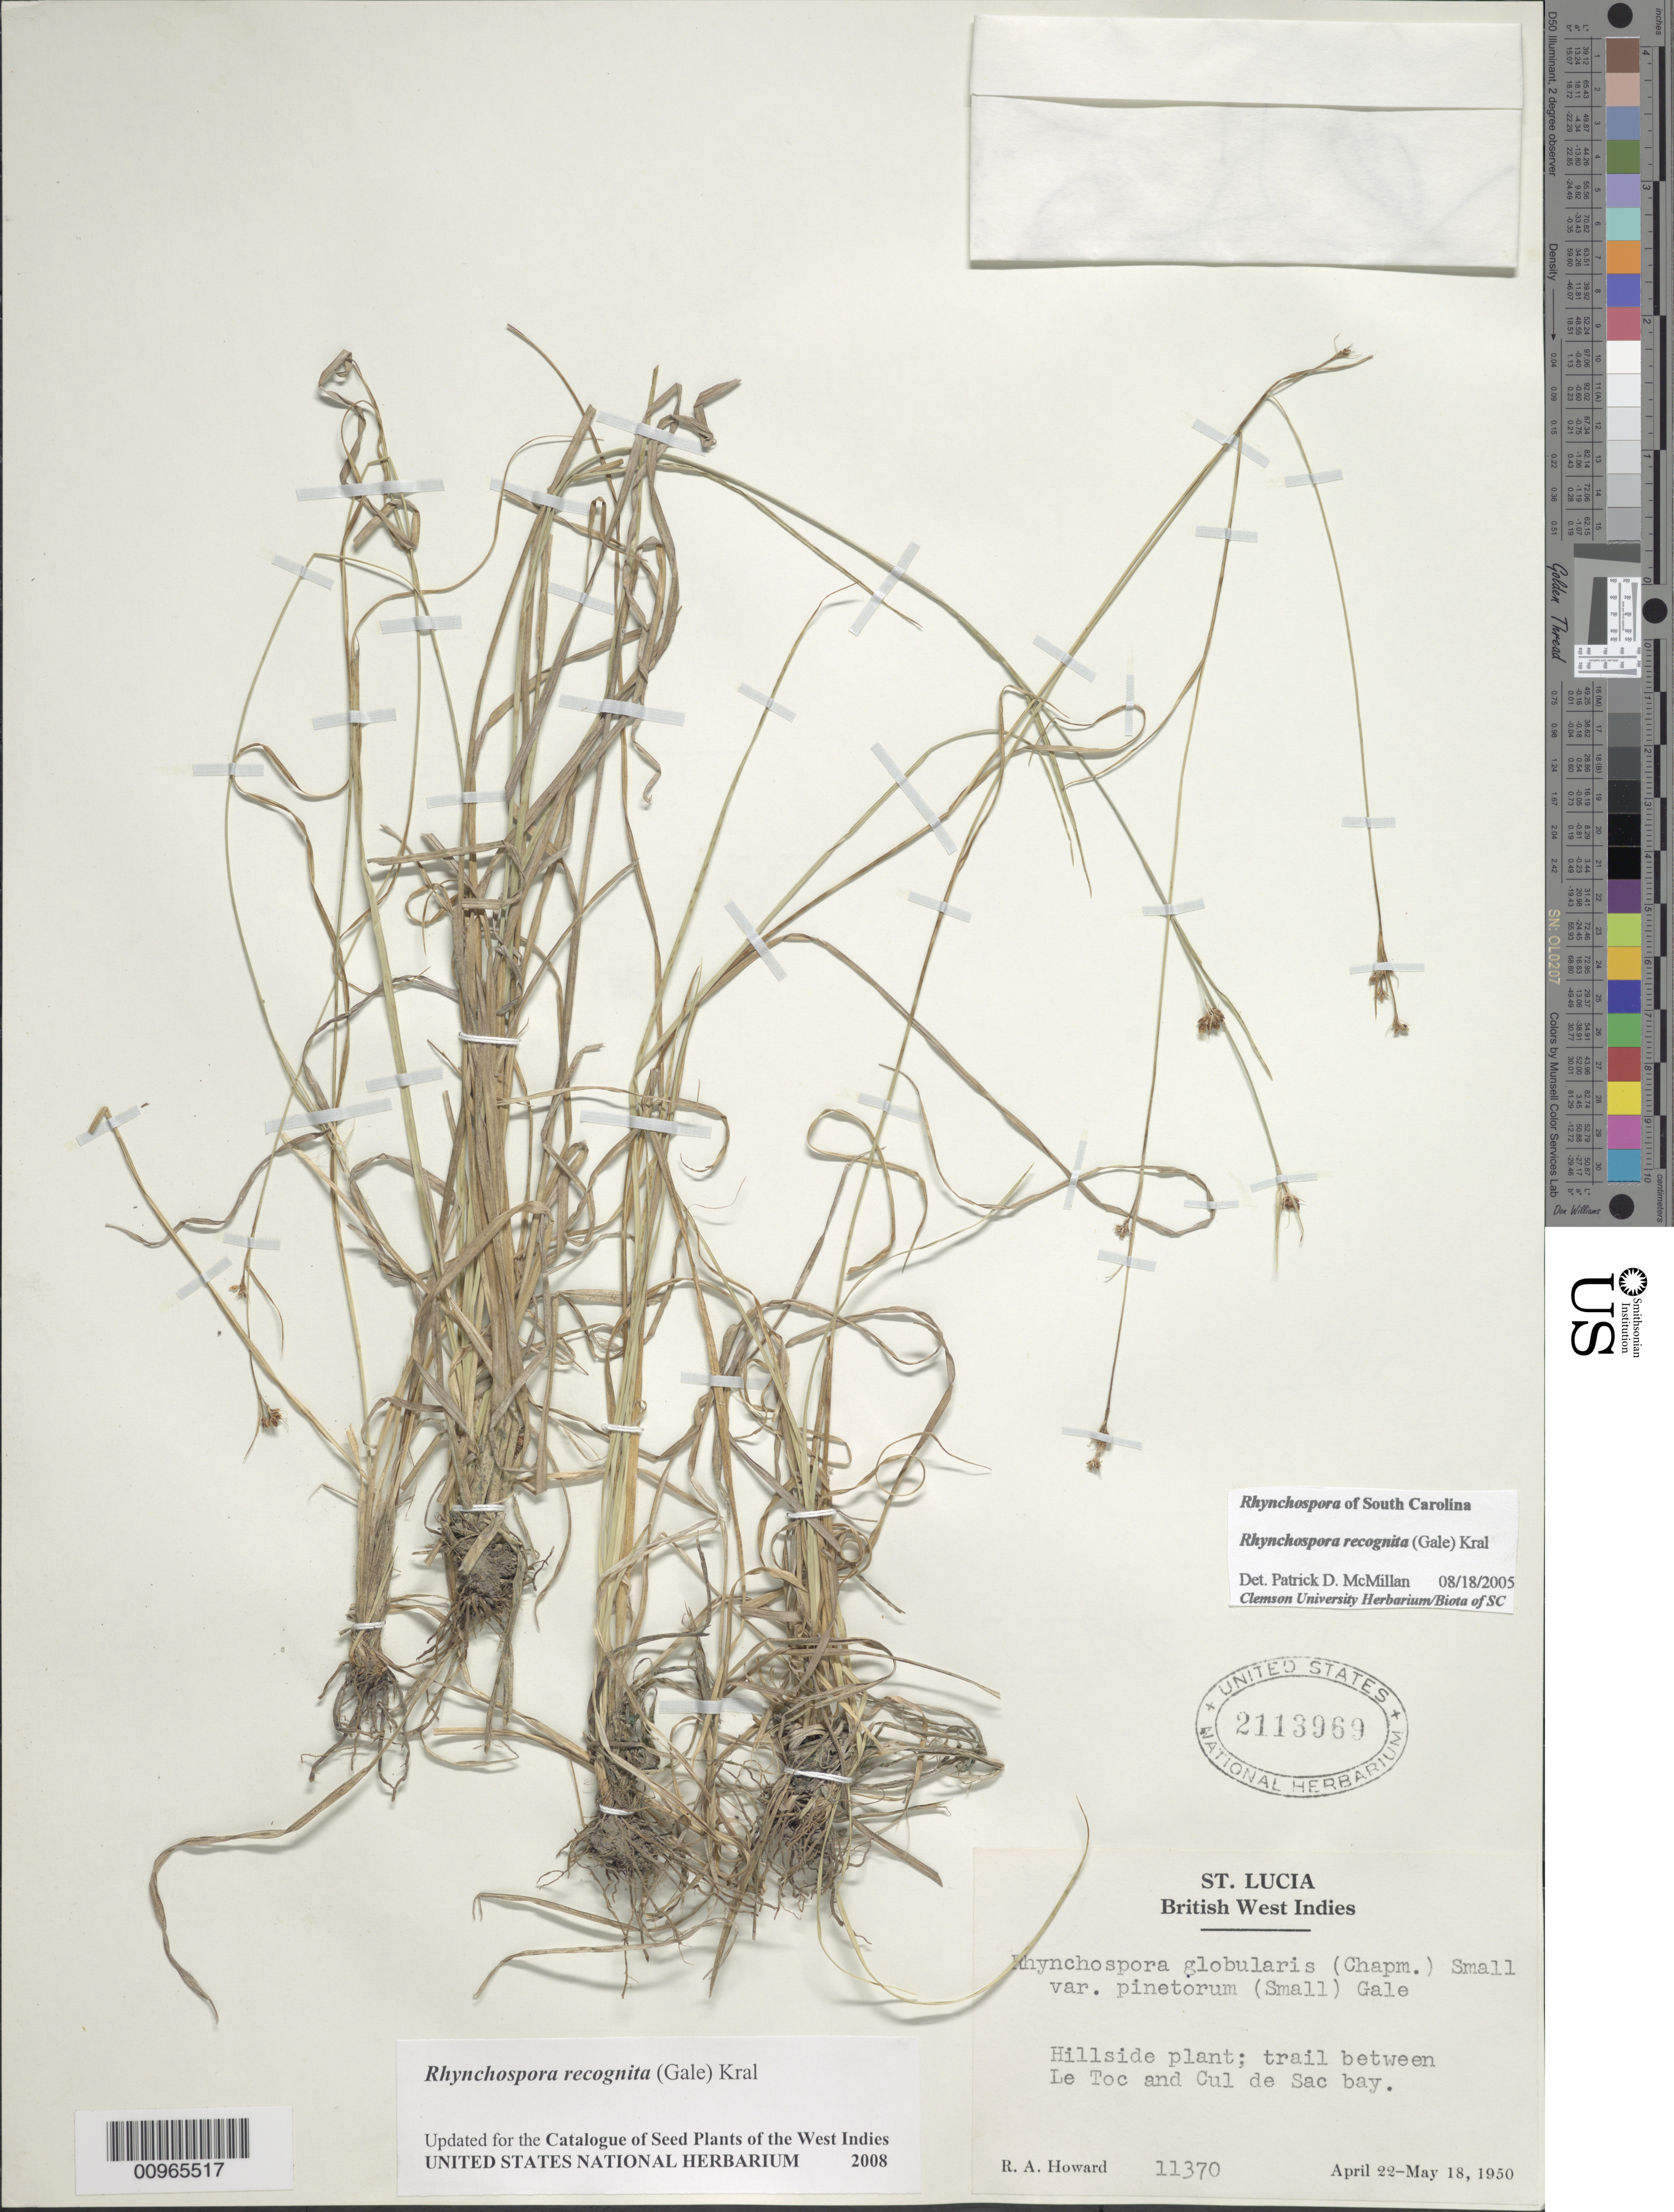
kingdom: Plantae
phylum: Tracheophyta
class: Liliopsida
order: Poales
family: Cyperaceae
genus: Rhynchospora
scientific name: Rhynchospora recognita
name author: (Gale) Kral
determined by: Strong, M. T., (US), Smithsonian Institution - National Museum of Natural History (UNITED STATES)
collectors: R. A. Howard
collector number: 11370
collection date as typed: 22 Apr 1950 to 18 May 1950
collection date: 1950-04-22/1950-05-18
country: St. Lucia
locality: Hillside, trail between Le Toc and Cul de Sac Bay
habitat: Hillside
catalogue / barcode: US 2113969